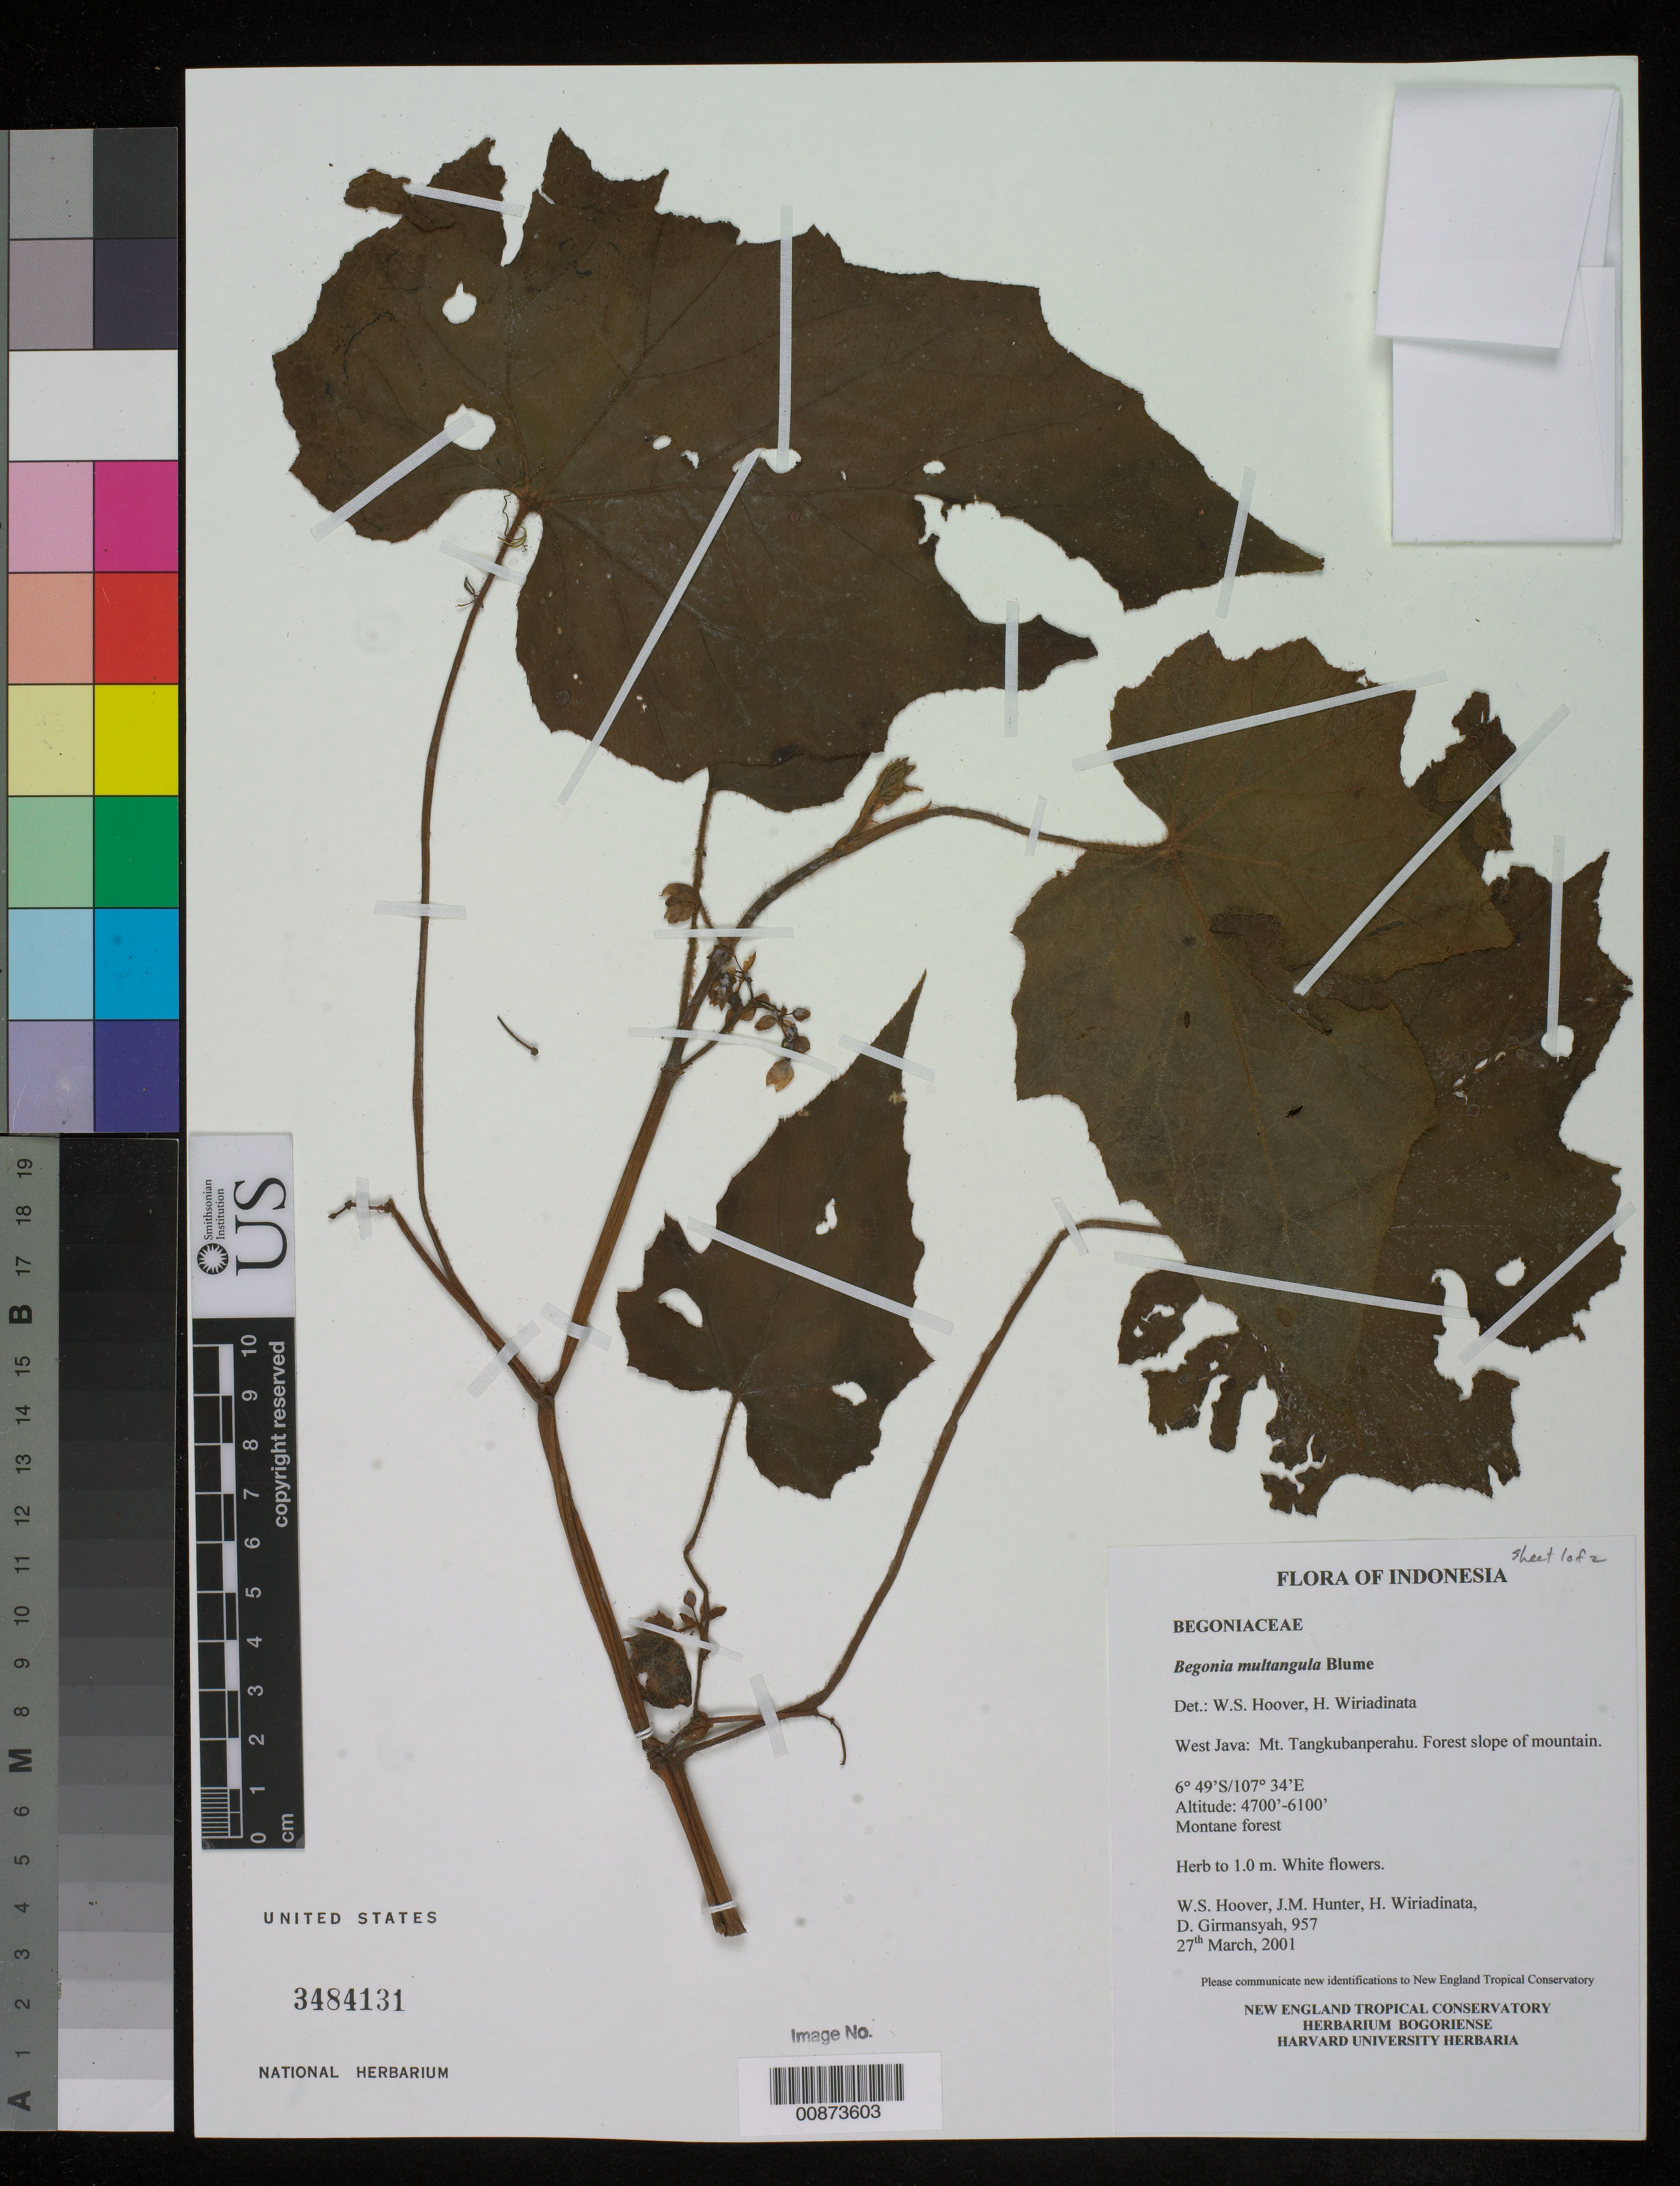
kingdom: Plantae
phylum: Tracheophyta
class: Magnoliopsida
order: Cucurbitales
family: Begoniaceae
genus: Begonia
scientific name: Begonia multangula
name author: Blume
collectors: W. S. Hoover, J. Hunter, H. Wiriadinata & D. Girmansyah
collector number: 958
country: Indonesia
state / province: Java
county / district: Jawa Barat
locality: Mt. Bukittunggu.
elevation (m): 1554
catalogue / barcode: US 3484131